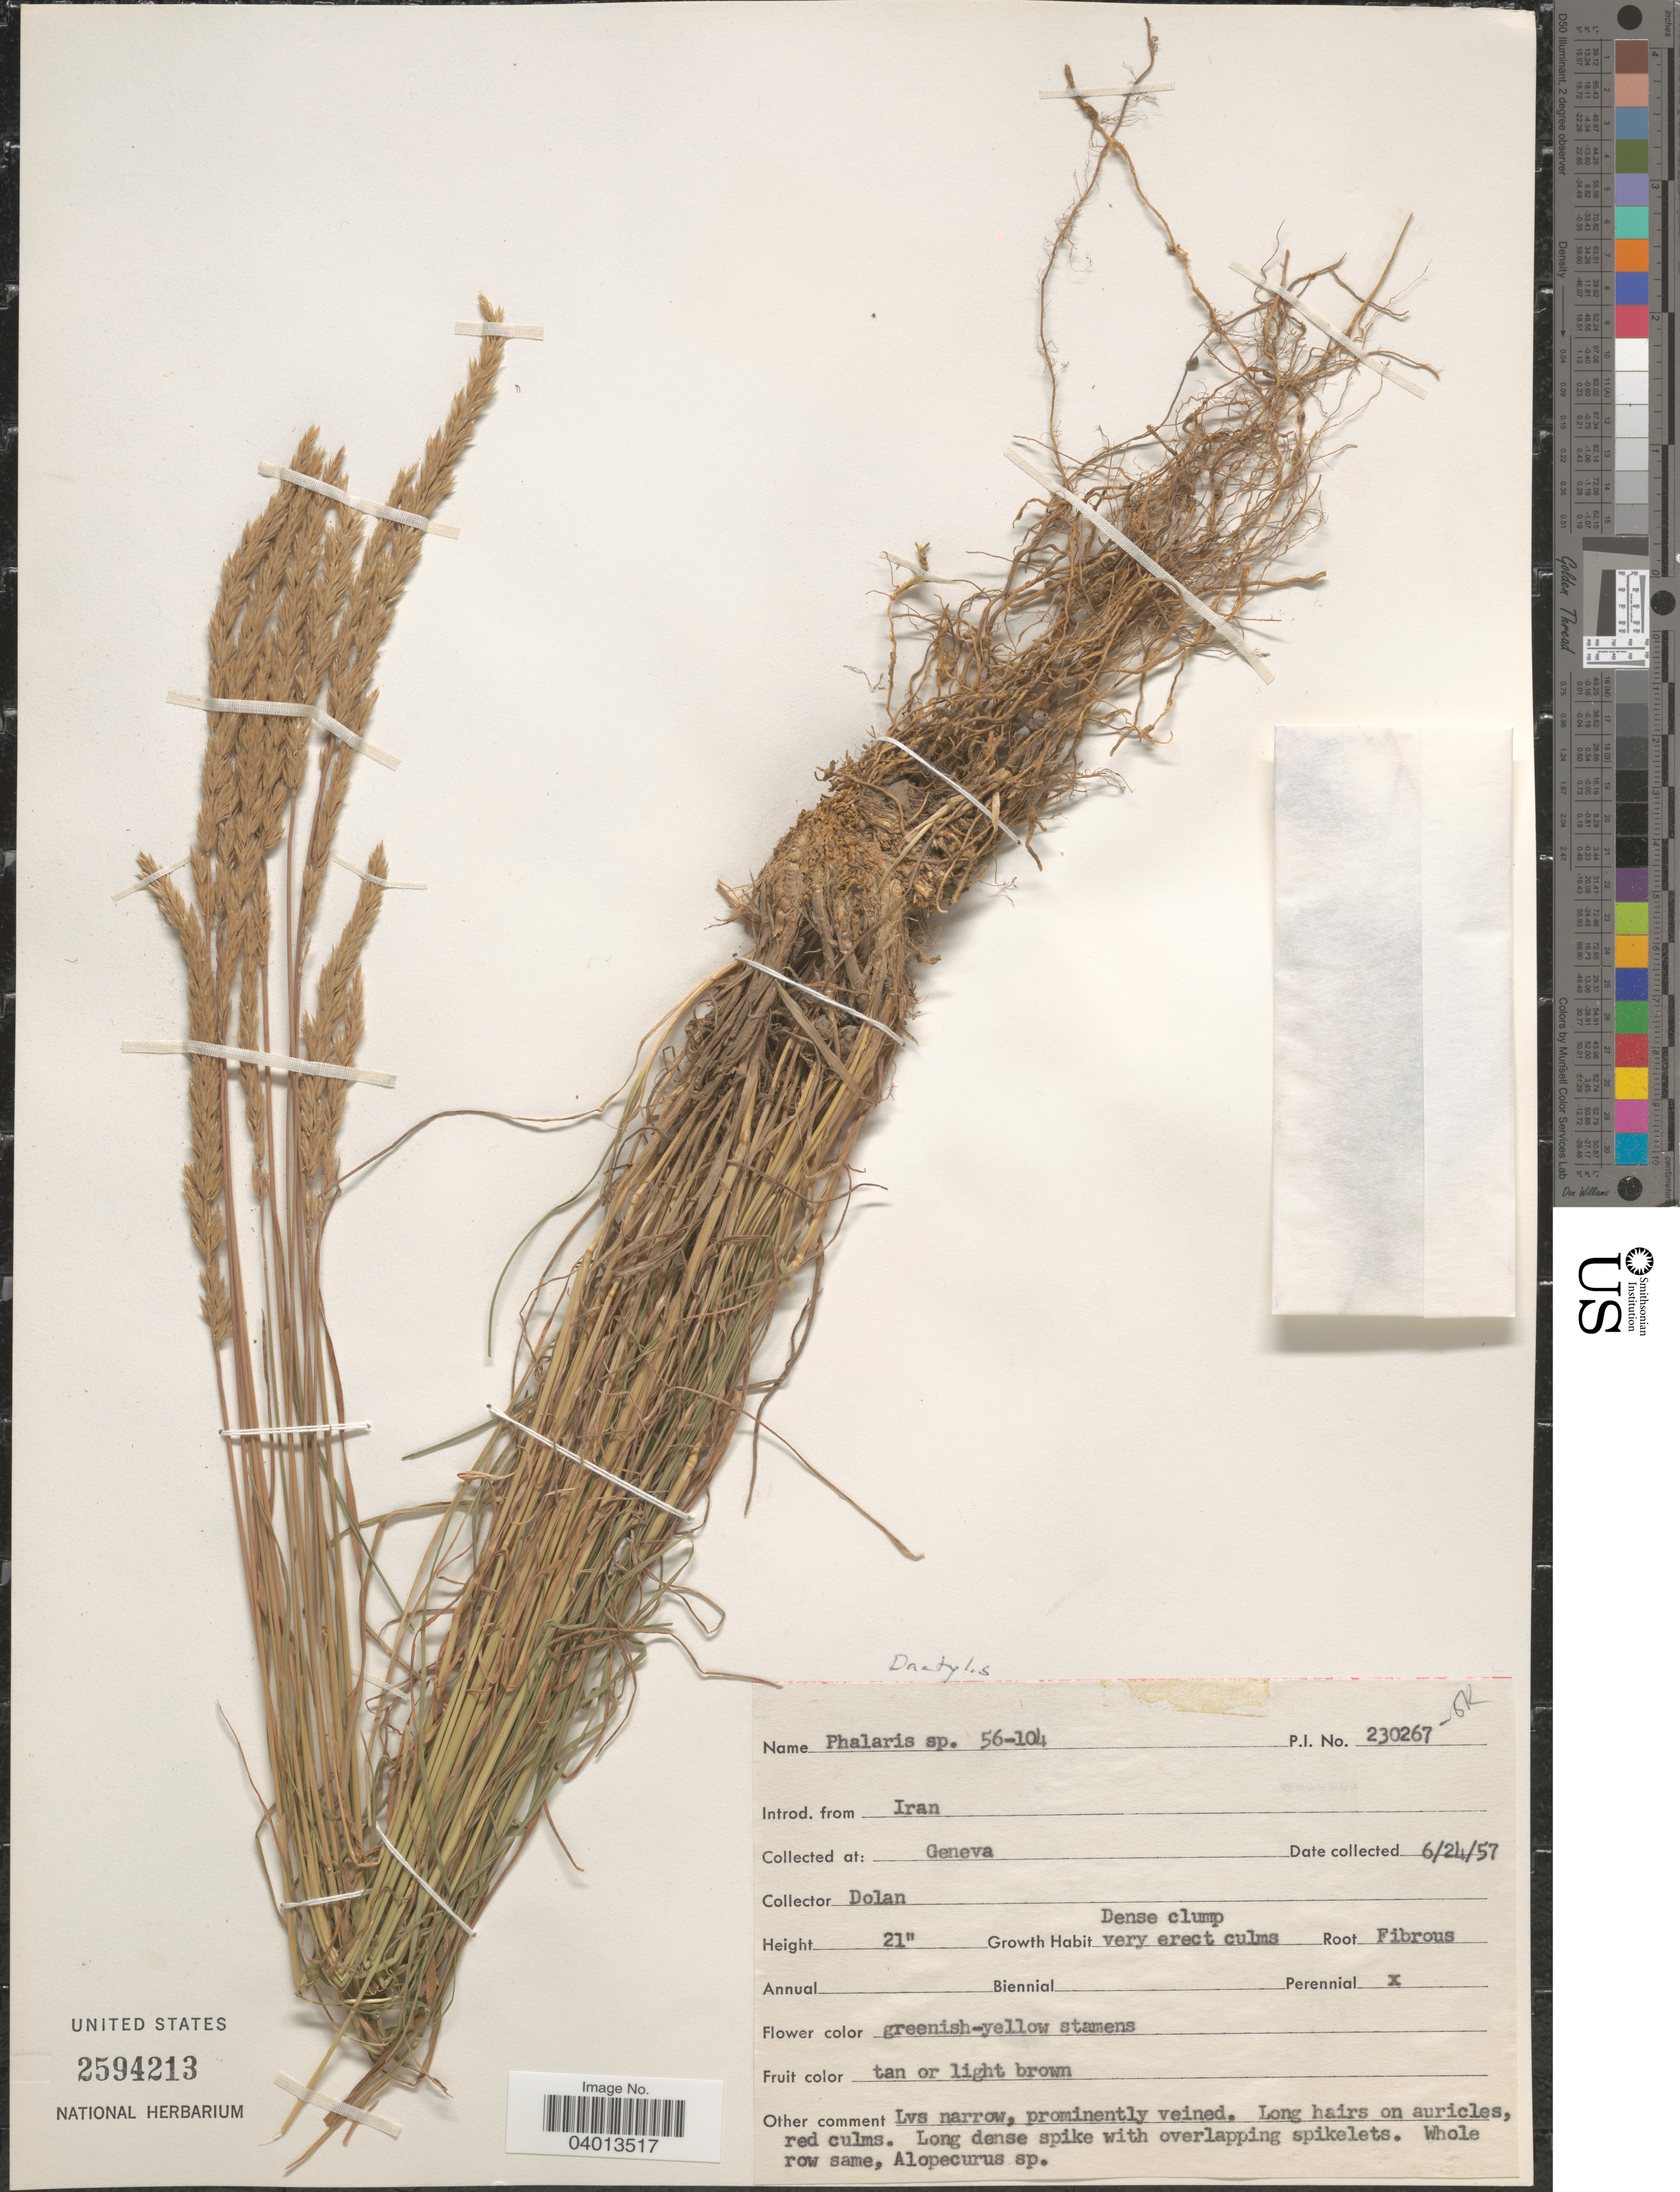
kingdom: Plantae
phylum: Tracheophyta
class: Liliopsida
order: Poales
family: Poaceae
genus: Phalaris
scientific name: Phalaris sp.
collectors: Dolan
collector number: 230267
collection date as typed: Transcribed d/m/y: 24/6/57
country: Switzerland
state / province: Genève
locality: At Geneva.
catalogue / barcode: US 2594213